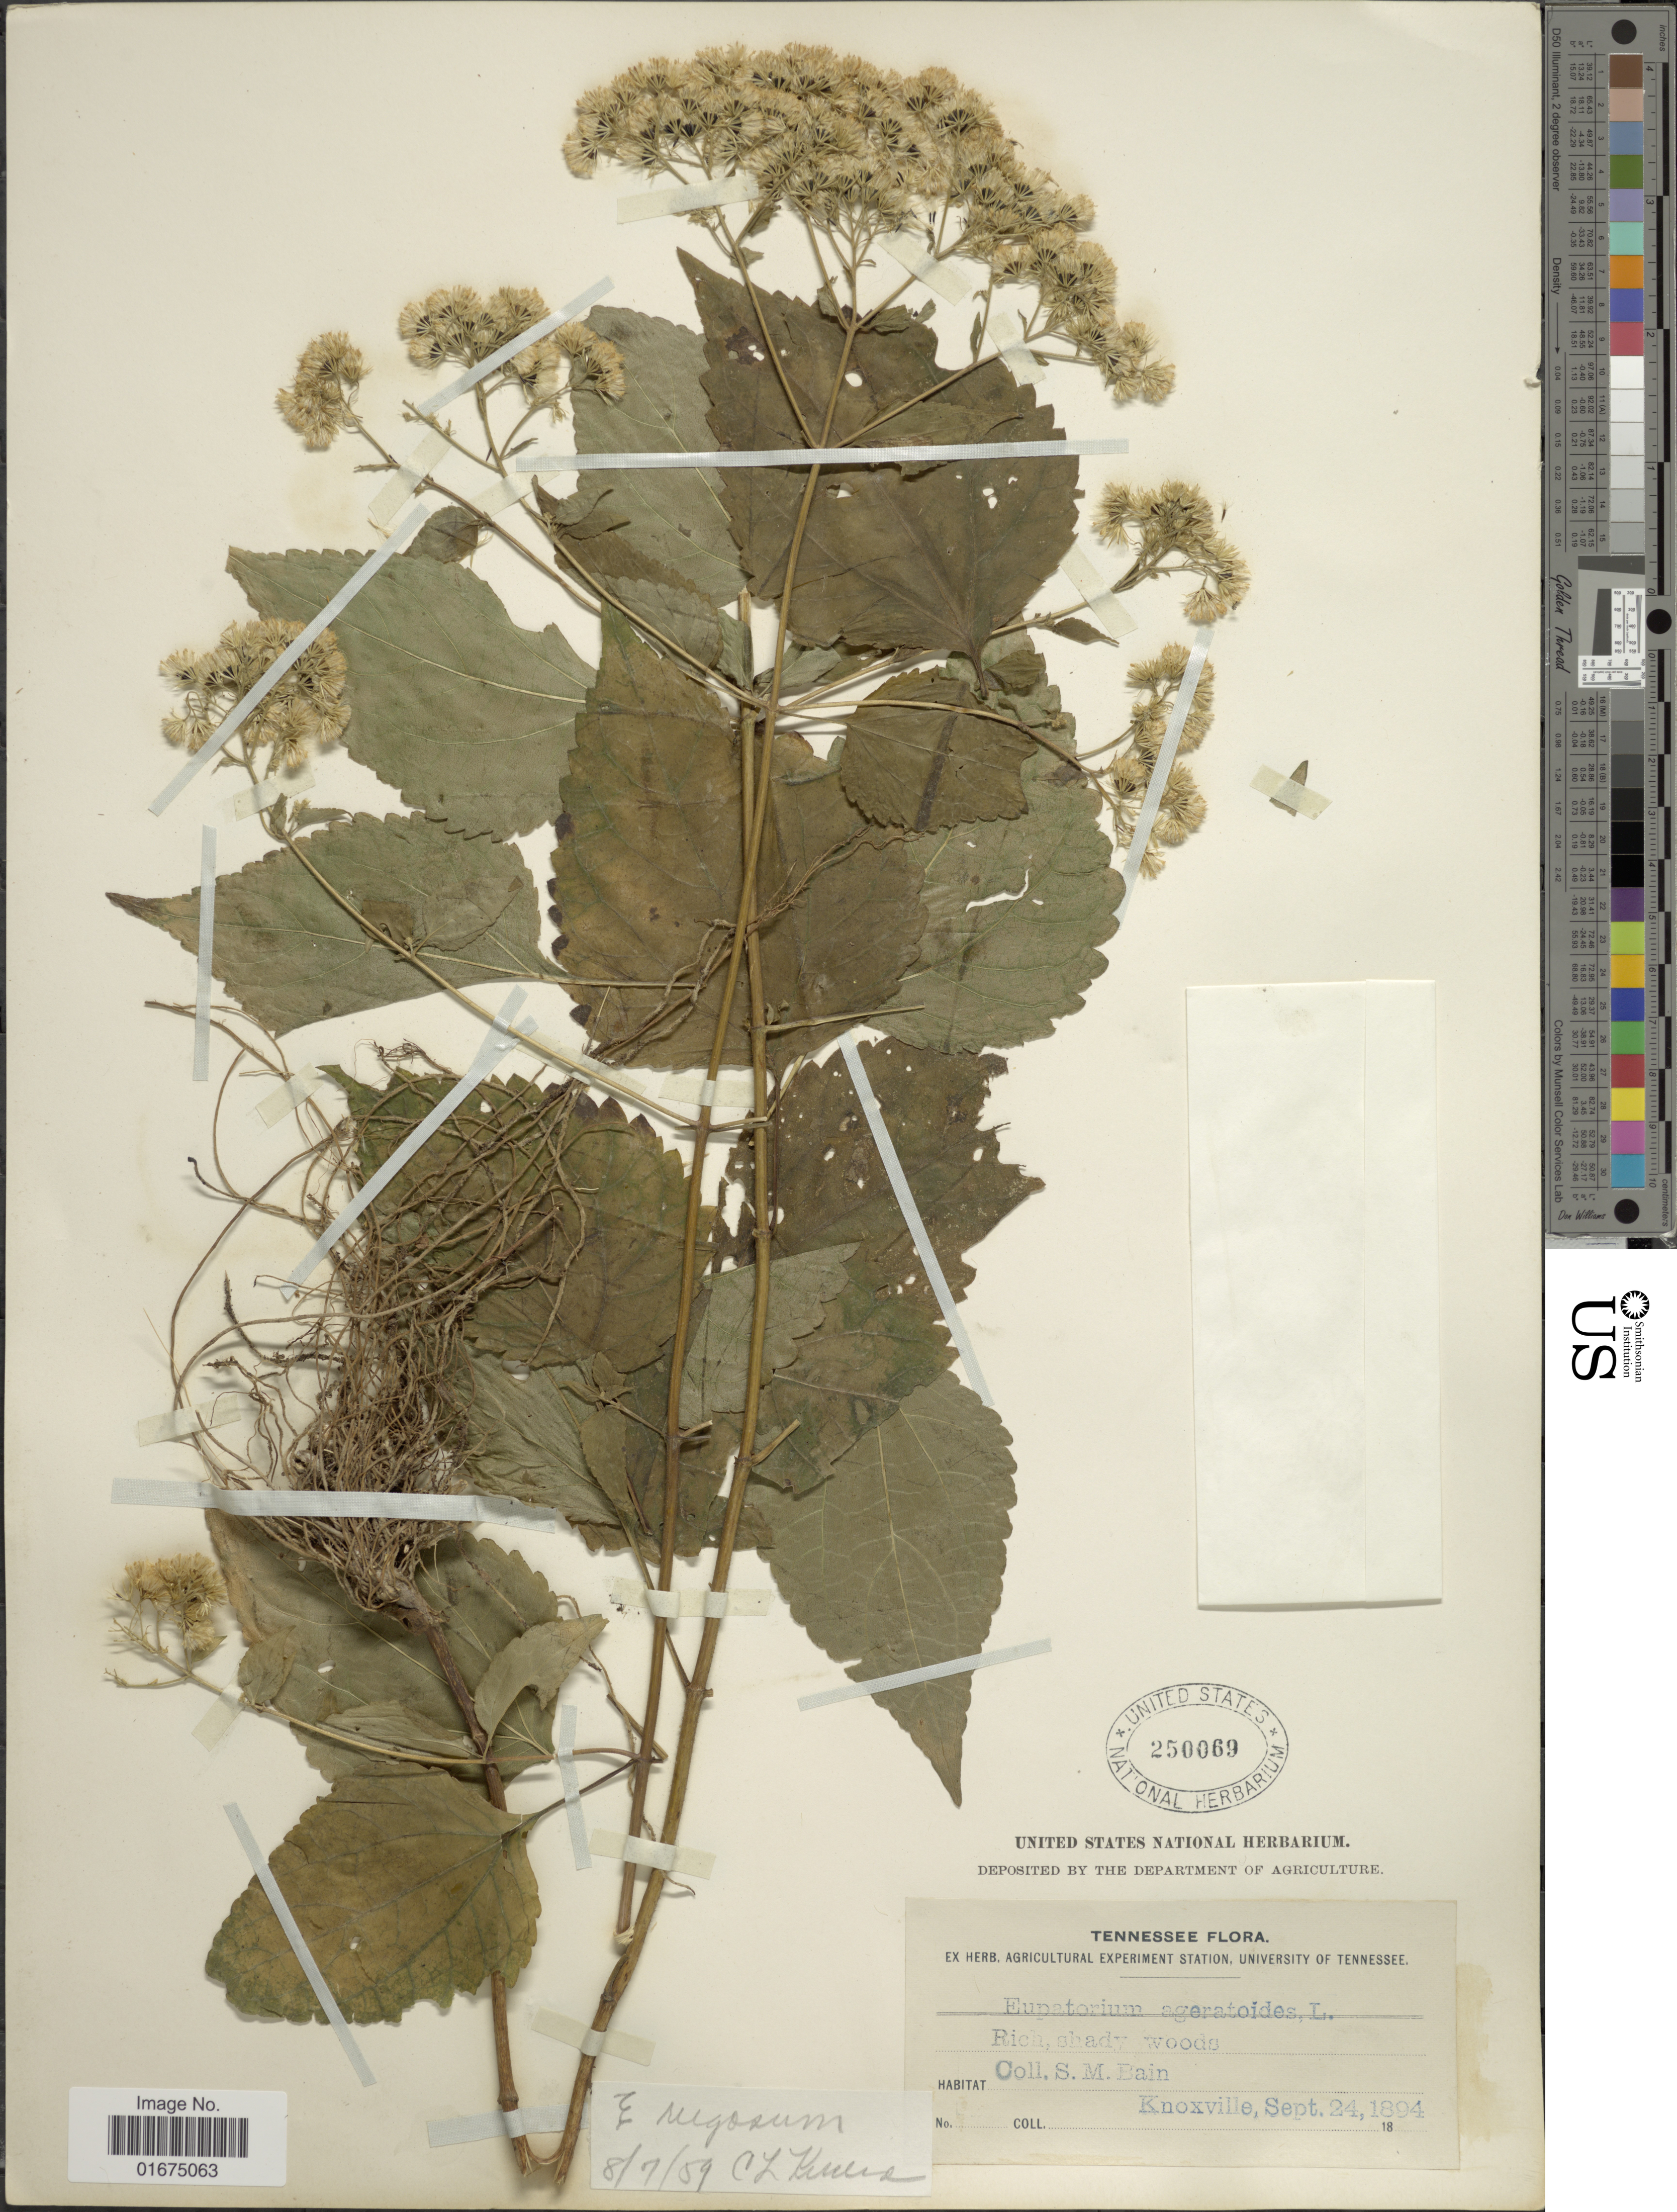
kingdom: Plantae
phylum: Tracheophyta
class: Magnoliopsida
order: Asterales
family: Asteraceae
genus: Ageratina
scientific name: Ageratina altissima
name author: (L.) R.M. King & H. Rob.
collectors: S. M. Bain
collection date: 1894-09-24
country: United States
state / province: Tennessee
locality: Knoxville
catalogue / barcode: US 250069